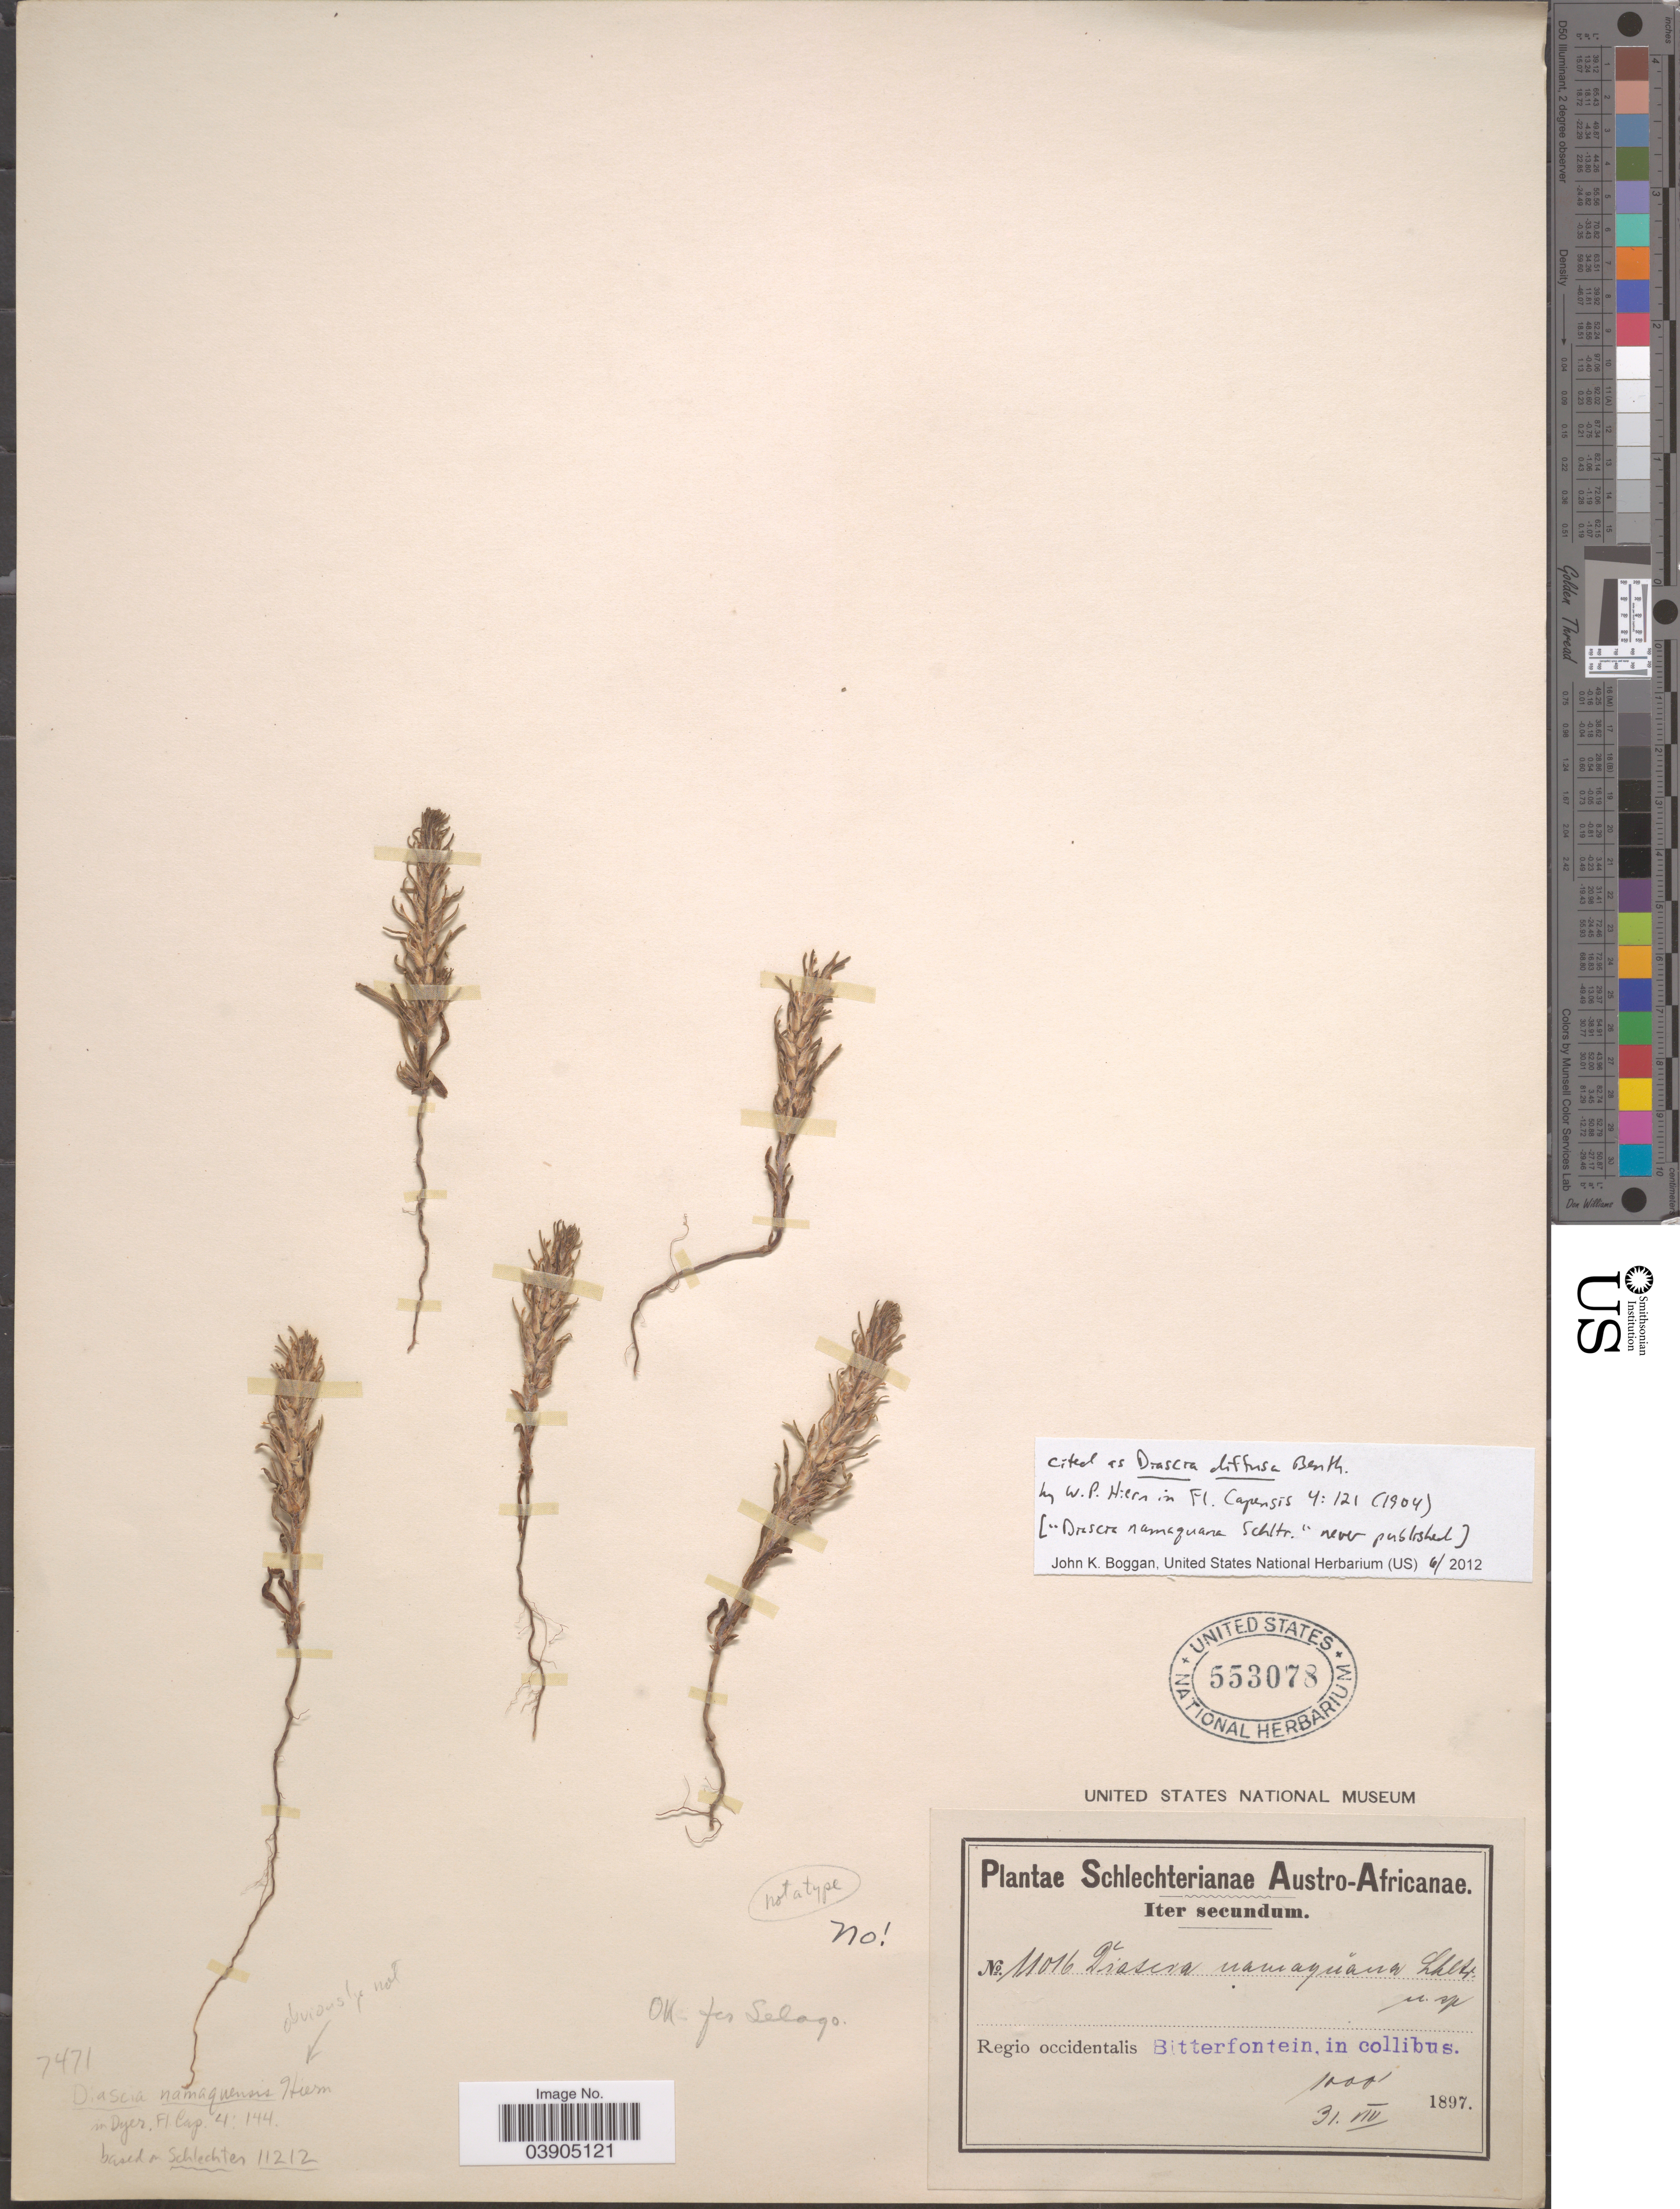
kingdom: Plantae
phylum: Tracheophyta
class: Magnoliopsida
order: Lamiales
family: Scrophulariaceae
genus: Selago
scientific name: Selago diffusa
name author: Thunb.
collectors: Schlechter, --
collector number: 11016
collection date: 1897-08-31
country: South Africa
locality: Austro-Africanae. Iter Secundum [unsure placement] Regio occidentalis Bitterfontein, in collibus.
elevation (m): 305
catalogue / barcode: US 553078